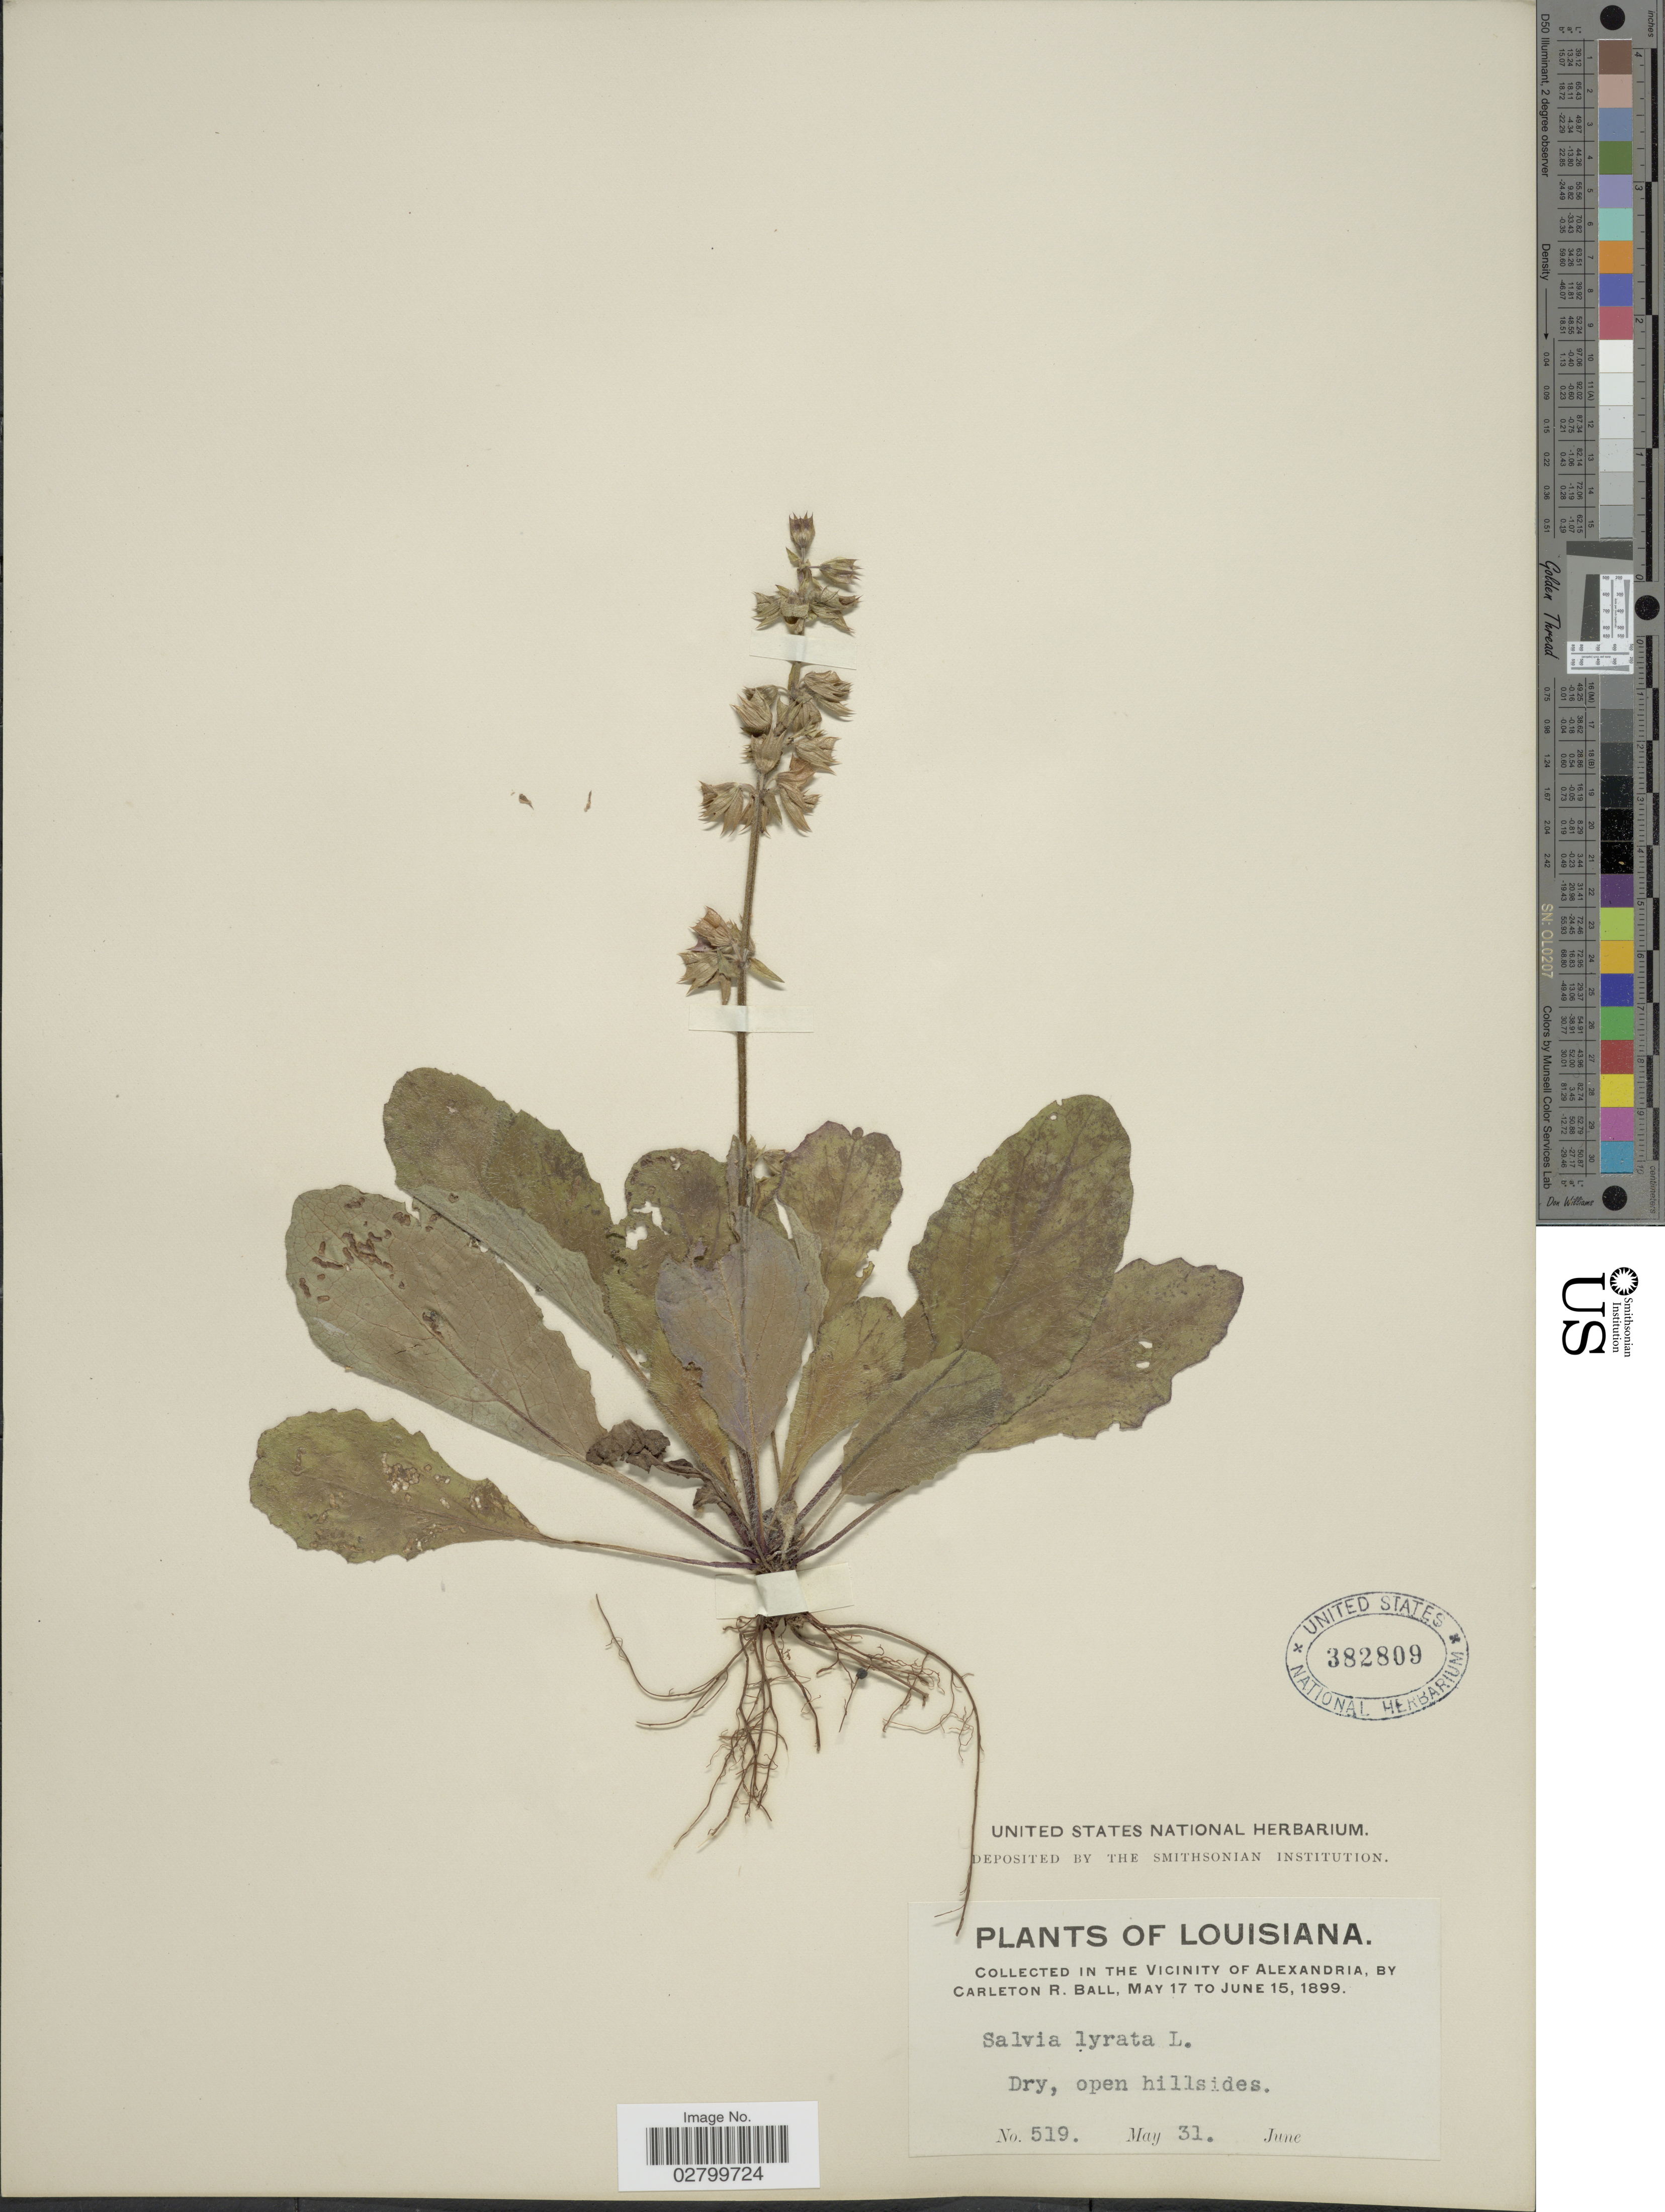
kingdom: Plantae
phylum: Tracheophyta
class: Magnoliopsida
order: Lamiales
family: Lamiaceae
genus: Salvia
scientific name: Salvia lyrata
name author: L.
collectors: C. R. Ball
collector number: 519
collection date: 1899-05-31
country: United States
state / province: Louisiana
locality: In the Vicinity of Alexandria. Dry, open hillsides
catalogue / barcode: US 382809